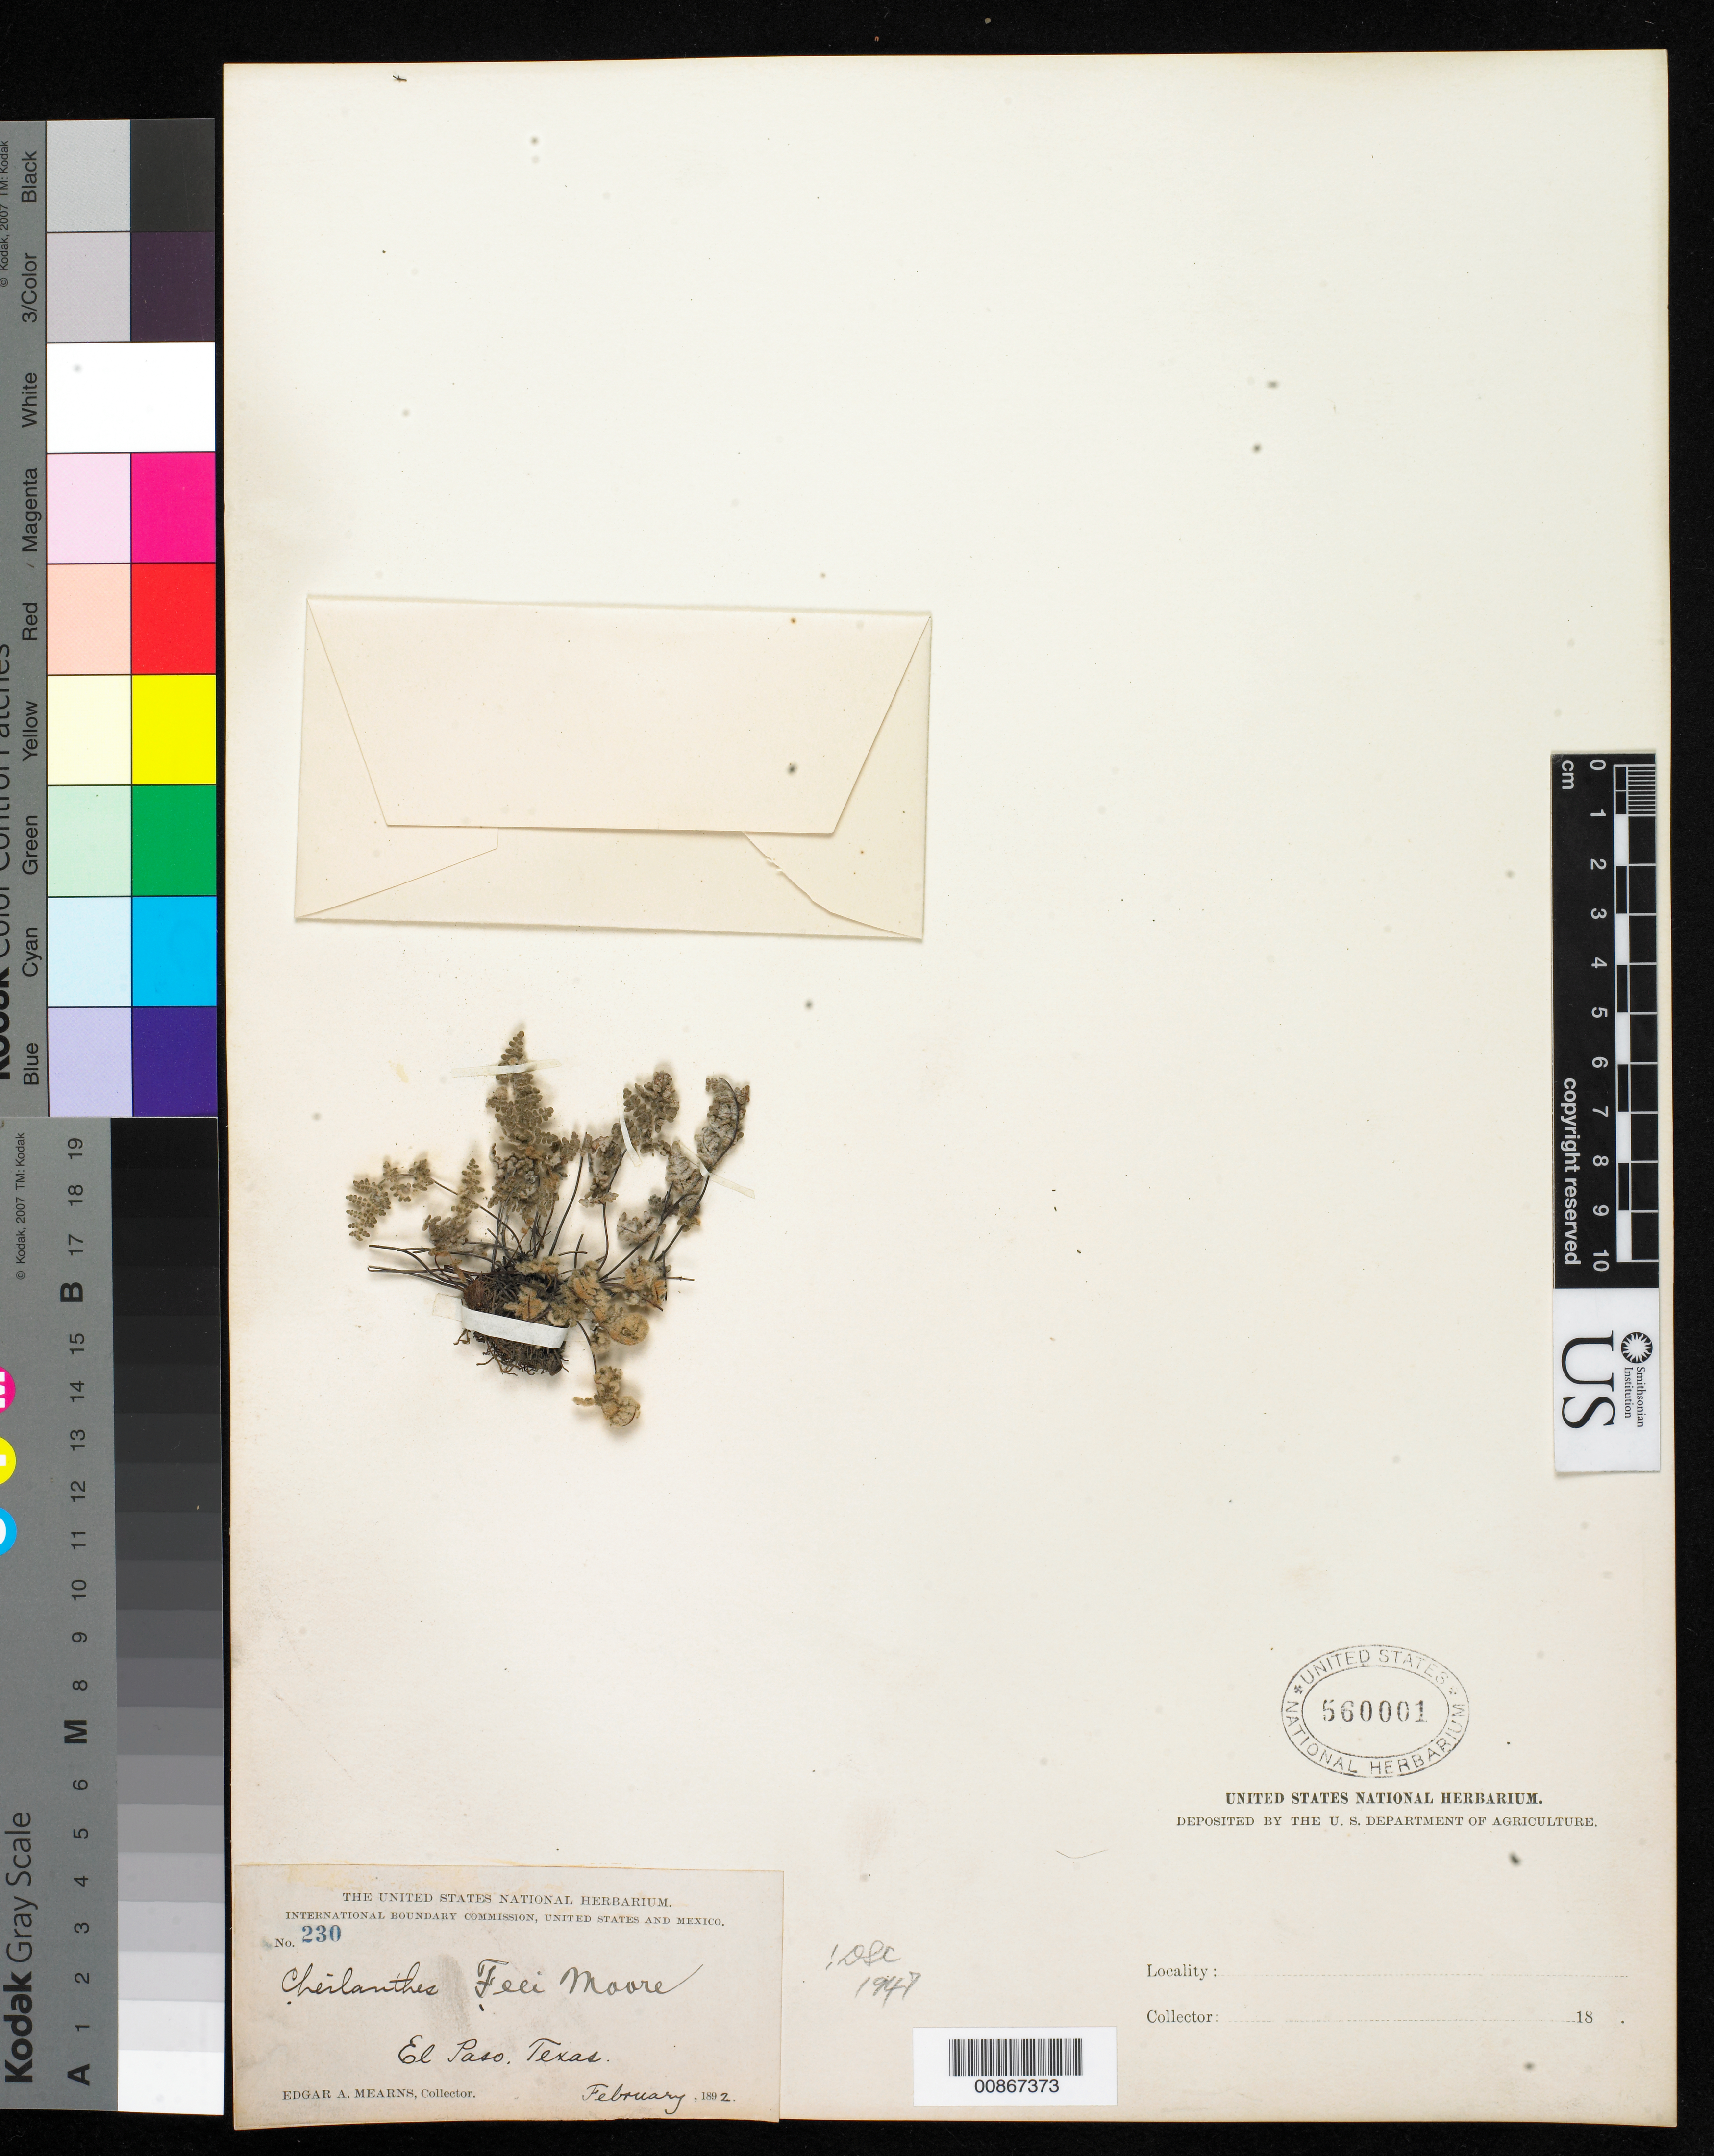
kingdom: Plantae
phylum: Tracheophyta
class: Polypodiopsida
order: Polypodiales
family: Pteridaceae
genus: Myriopteris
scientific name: Myriopteris gracilis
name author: Fée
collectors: E. A. Mearns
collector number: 230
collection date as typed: Feb 1892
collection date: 1892-02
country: United States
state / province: Texas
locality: El Paso, Texas.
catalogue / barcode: US 560001